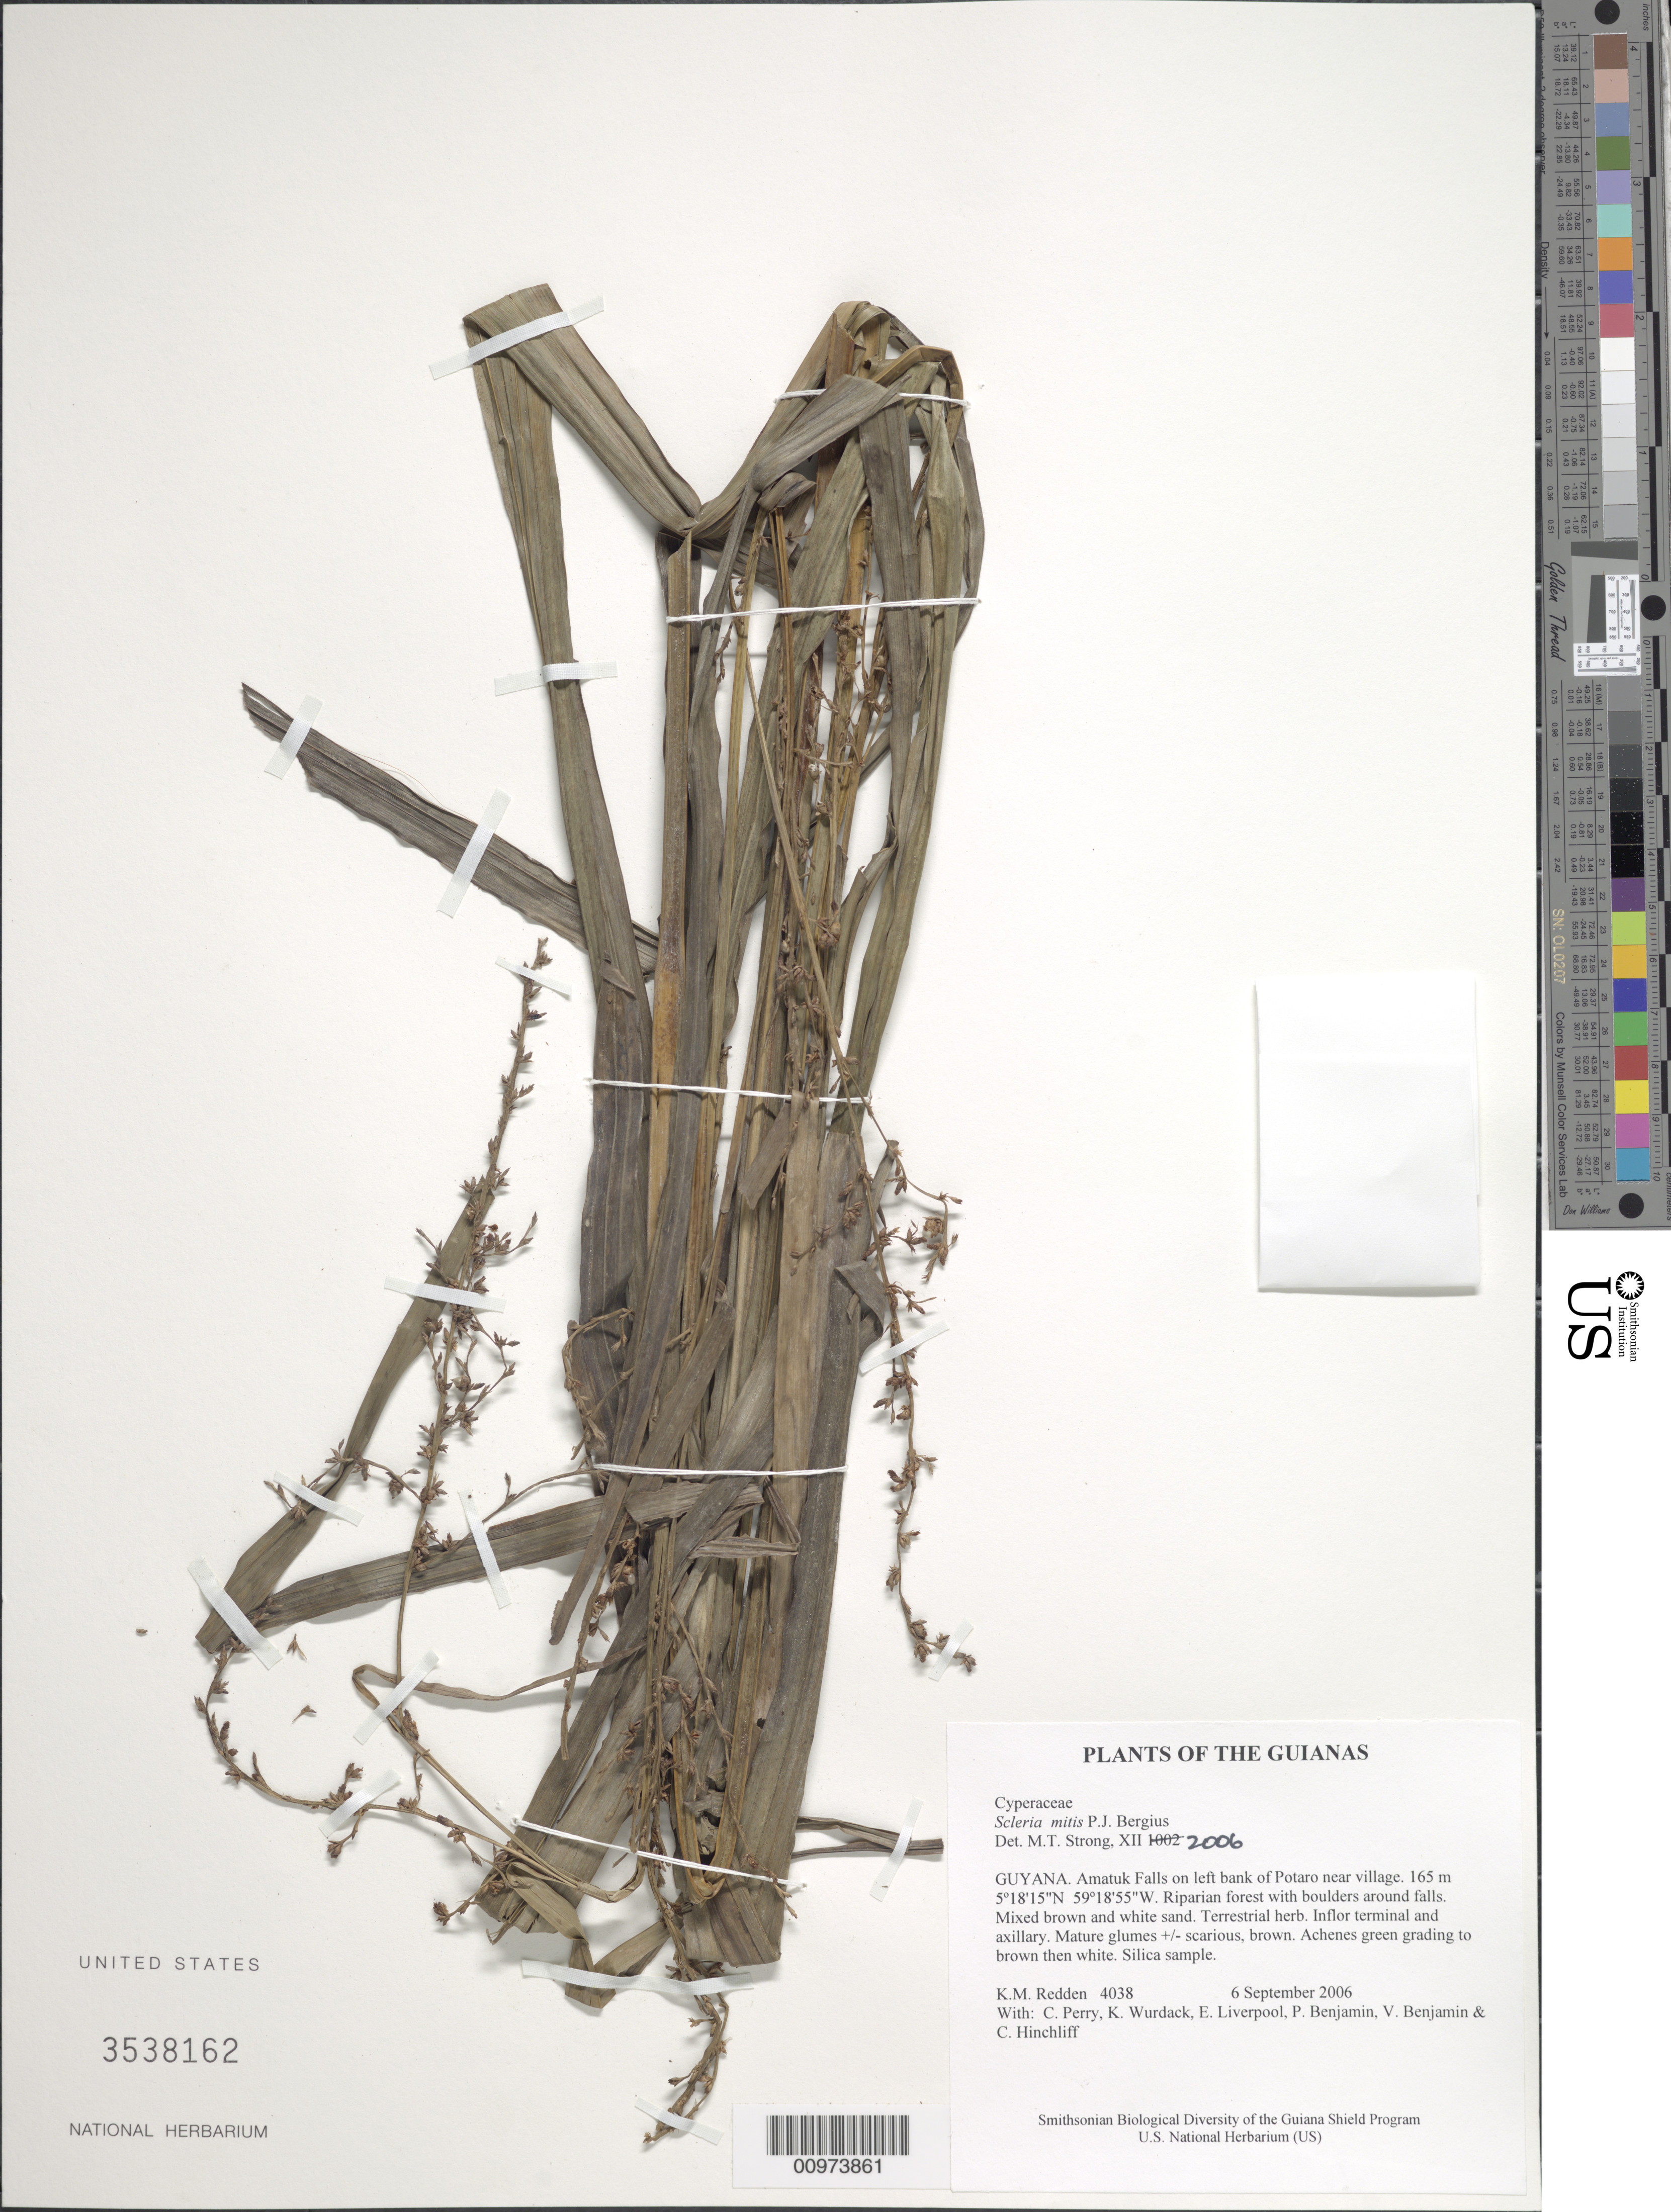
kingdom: Plantae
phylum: Tracheophyta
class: Liliopsida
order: Poales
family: Cyperaceae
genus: Scleria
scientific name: Scleria mitis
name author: P.J. Bergius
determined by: Strong, M. T., (US), Smithsonian Institution - National Museum of Natural History (UNITED STATES)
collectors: K. M. Redden, C. Perry, K. Wurdack, E. Liverpool, P. Benjamin, V. Benjamin & C. E. Hinchliff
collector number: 4038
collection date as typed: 6 September 2006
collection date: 2006-09-06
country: Guyana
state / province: Potaro-Siparuni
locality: Amatuk Falls on left bank of Potaro near village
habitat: Riparian forest with boulders around falls. Mixed brown and white sand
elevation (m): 165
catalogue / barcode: US 3538162